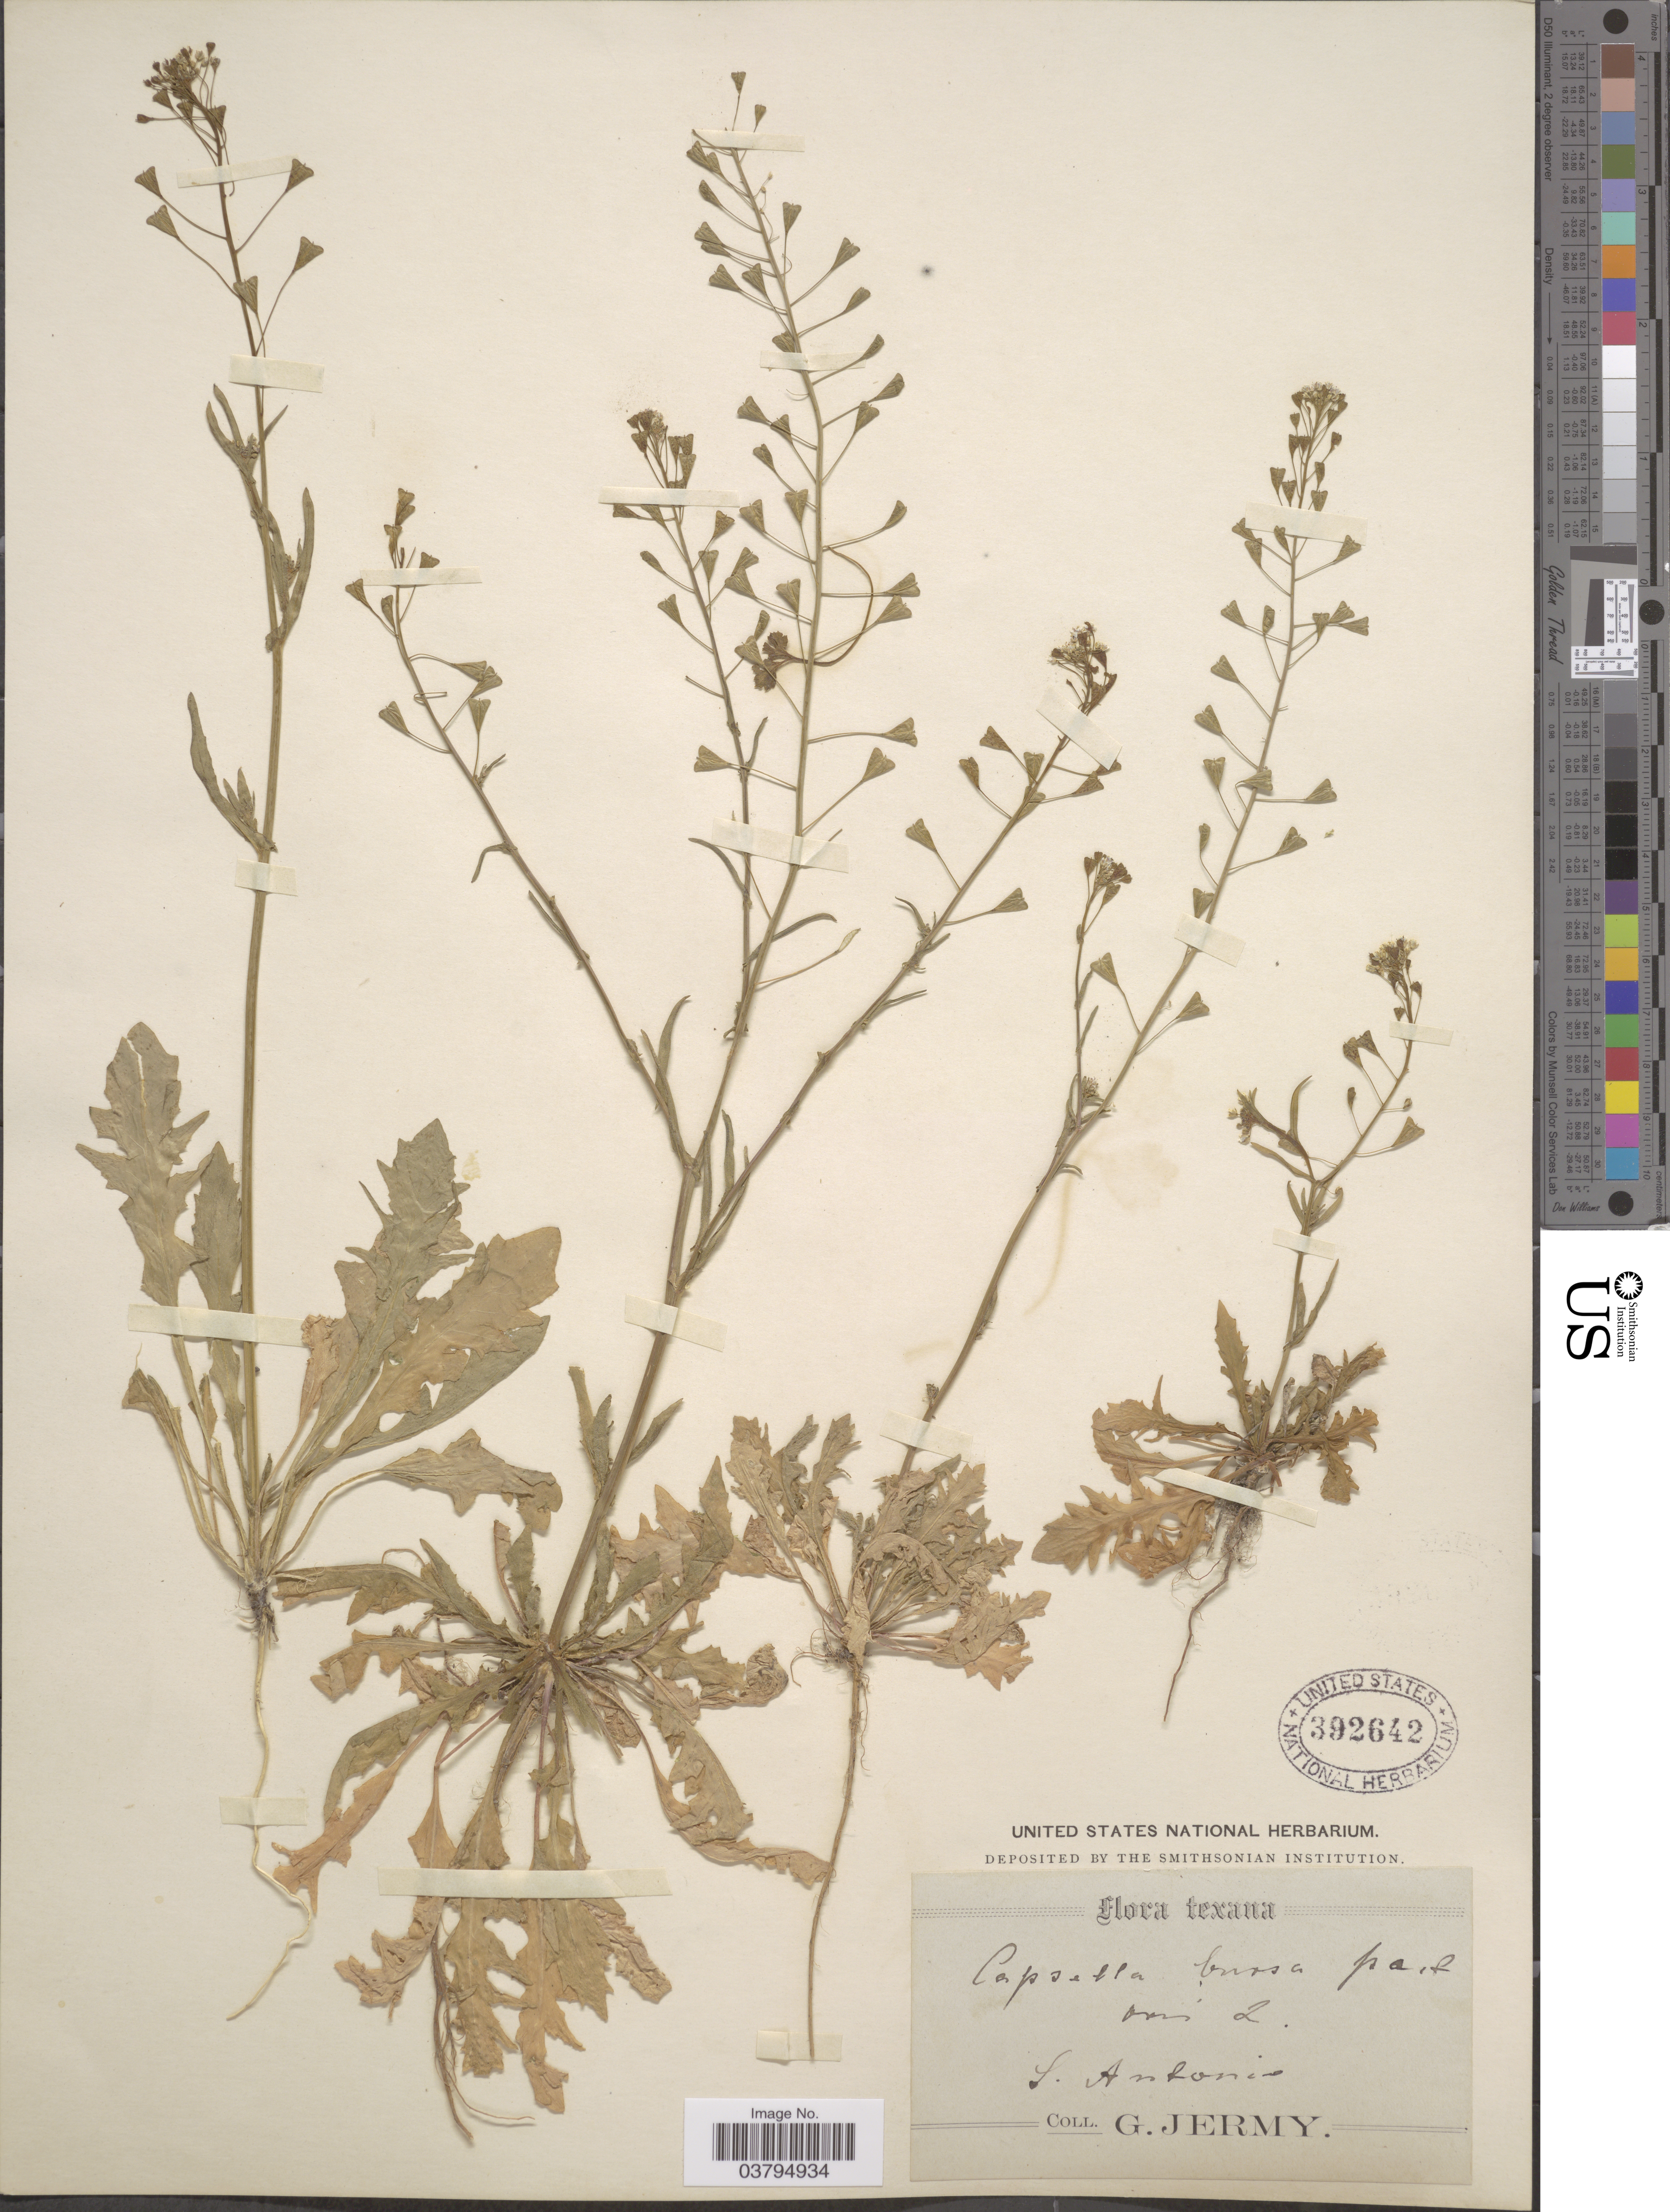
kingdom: Plantae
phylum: Tracheophyta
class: Magnoliopsida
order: Brassicales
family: Brassicaceae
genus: Capsella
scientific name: Capsella bursa-pastoris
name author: (L.) Medik.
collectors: G. Jermy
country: United States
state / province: Texas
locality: S. Antonio.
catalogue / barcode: US 392642